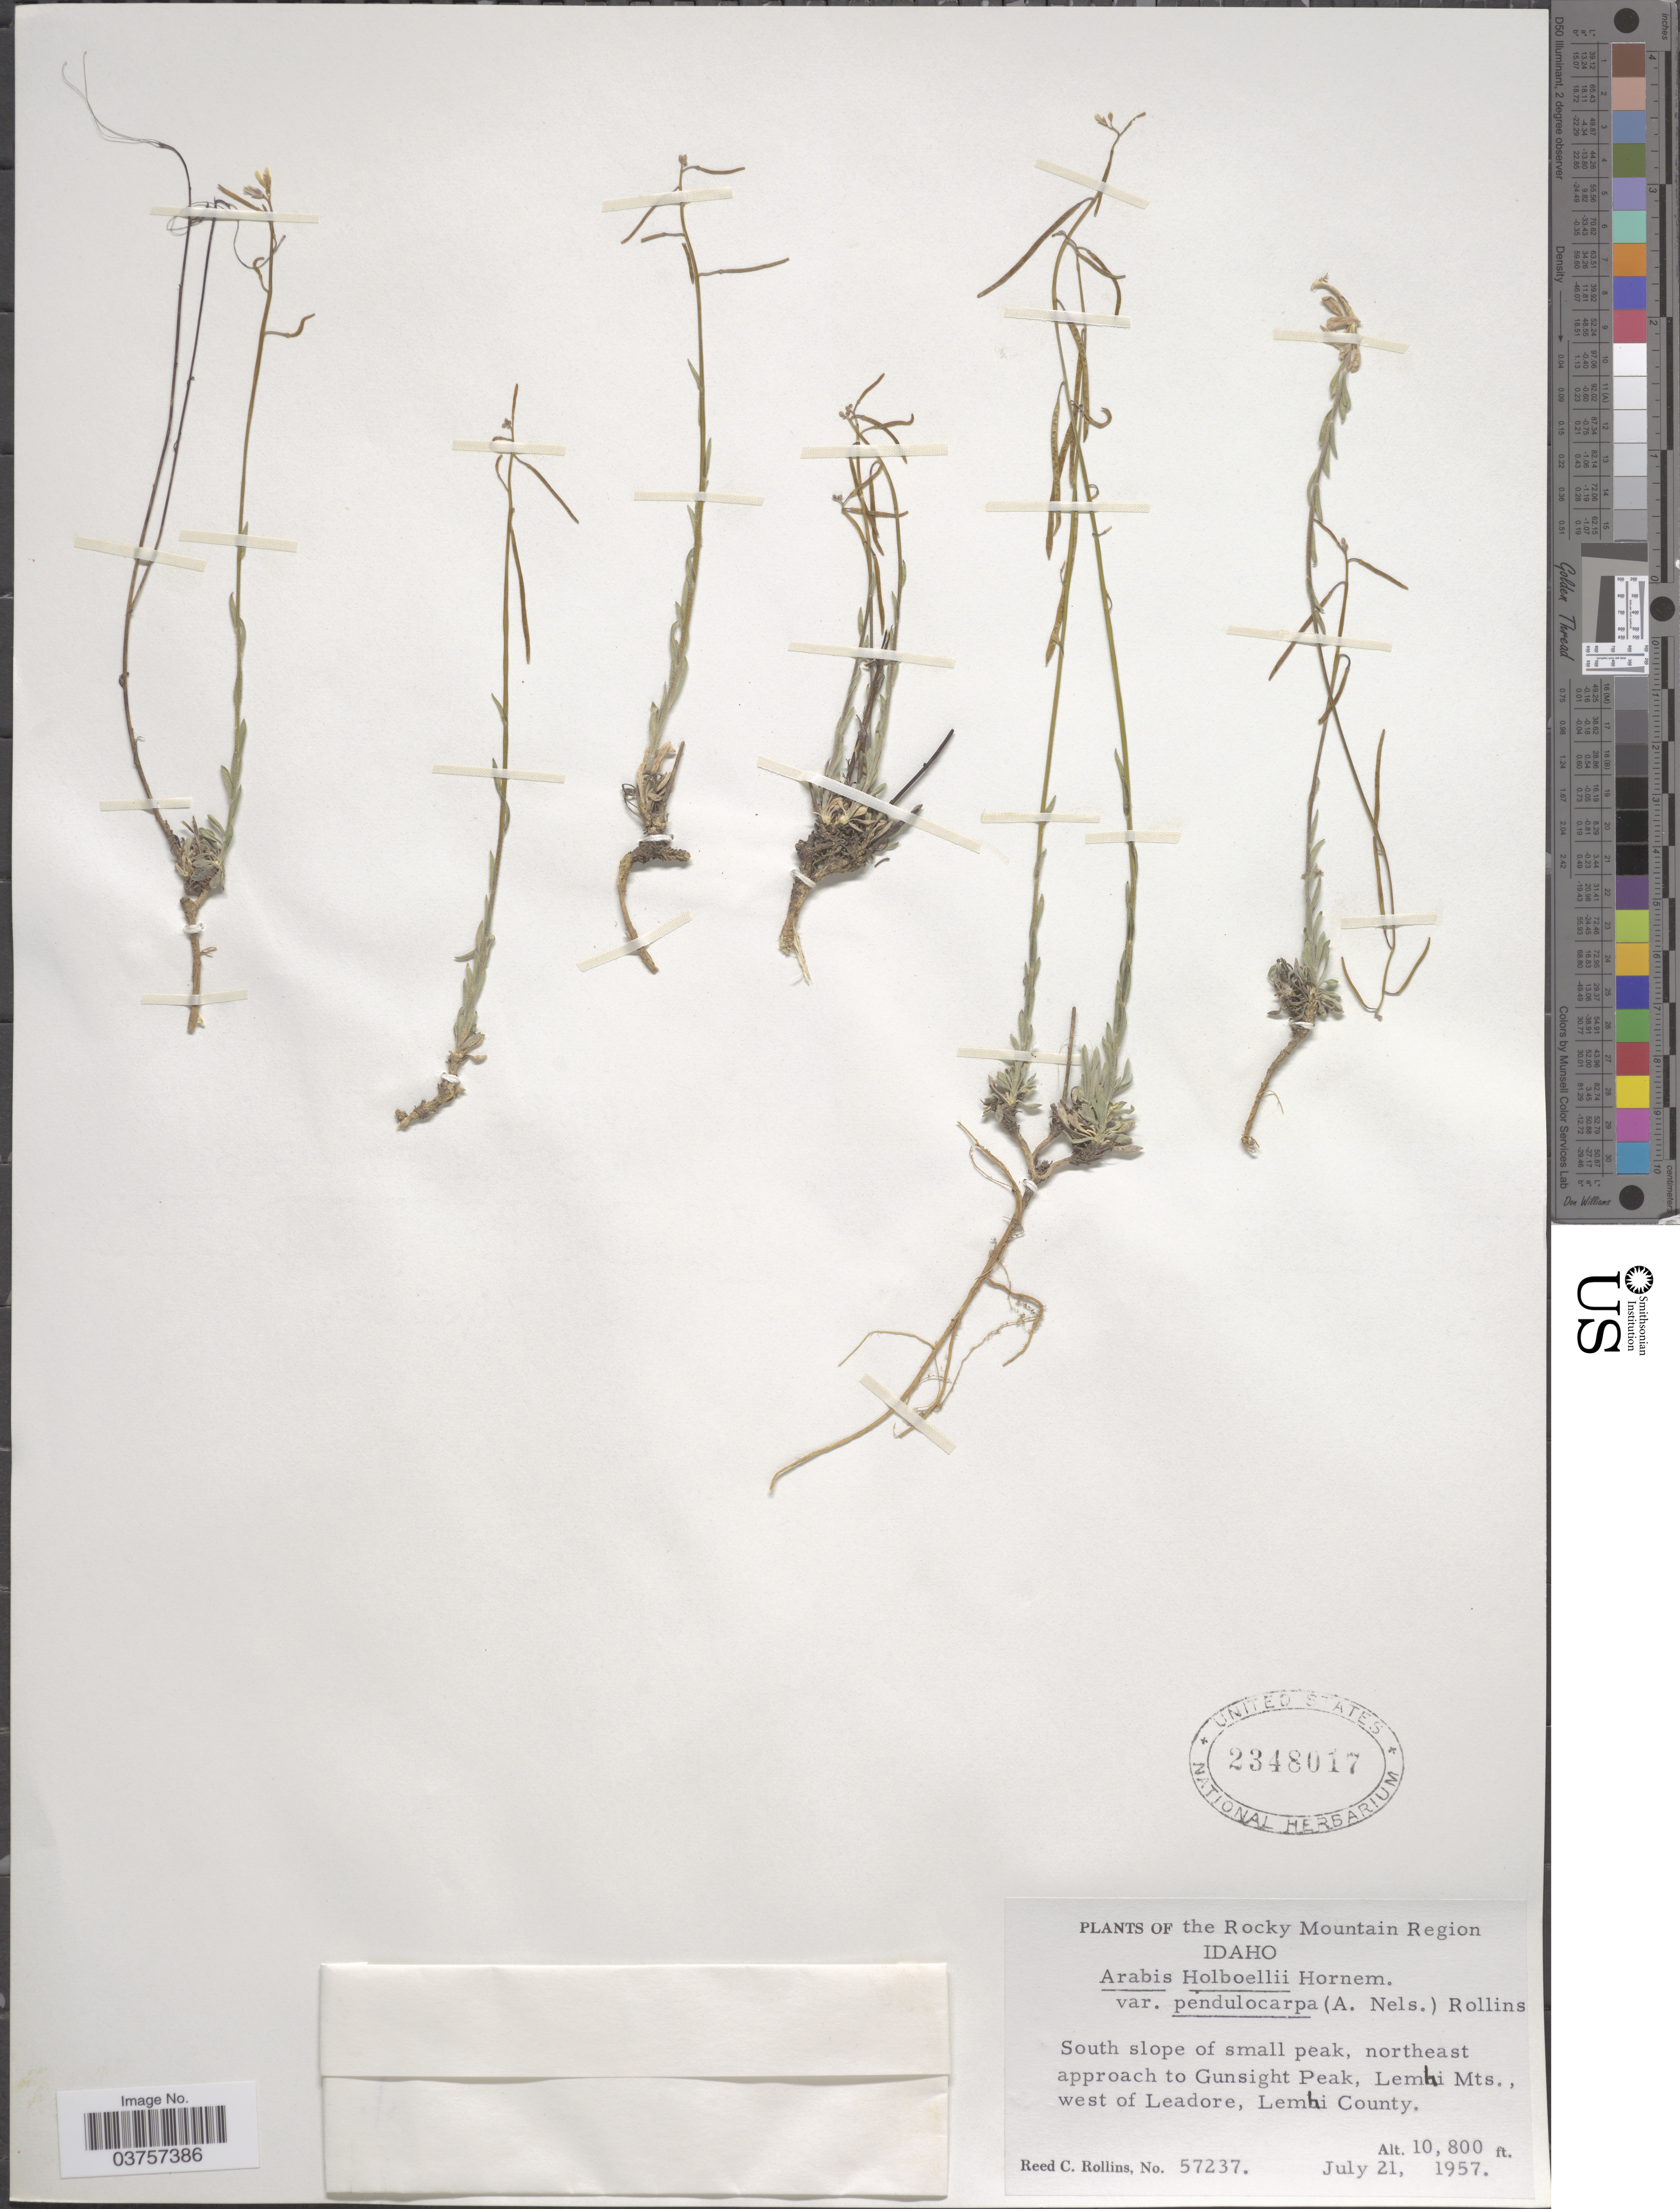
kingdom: Plantae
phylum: Tracheophyta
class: Magnoliopsida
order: Brassicales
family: Brassicaceae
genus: Arabis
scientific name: Arabis holboellii var. pendulocarpa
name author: (A. Nelson) Rollins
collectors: R. C. Rollins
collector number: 57237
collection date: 1957-07-21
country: United States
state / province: Idaho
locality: The Rocky Mountain Region. South slope of small peak, northeast approach to Gunsight Peak, Lemhi Mts., west of Leadore, Lemhi County.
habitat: south slope of small peak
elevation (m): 3292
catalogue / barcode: US 2348017